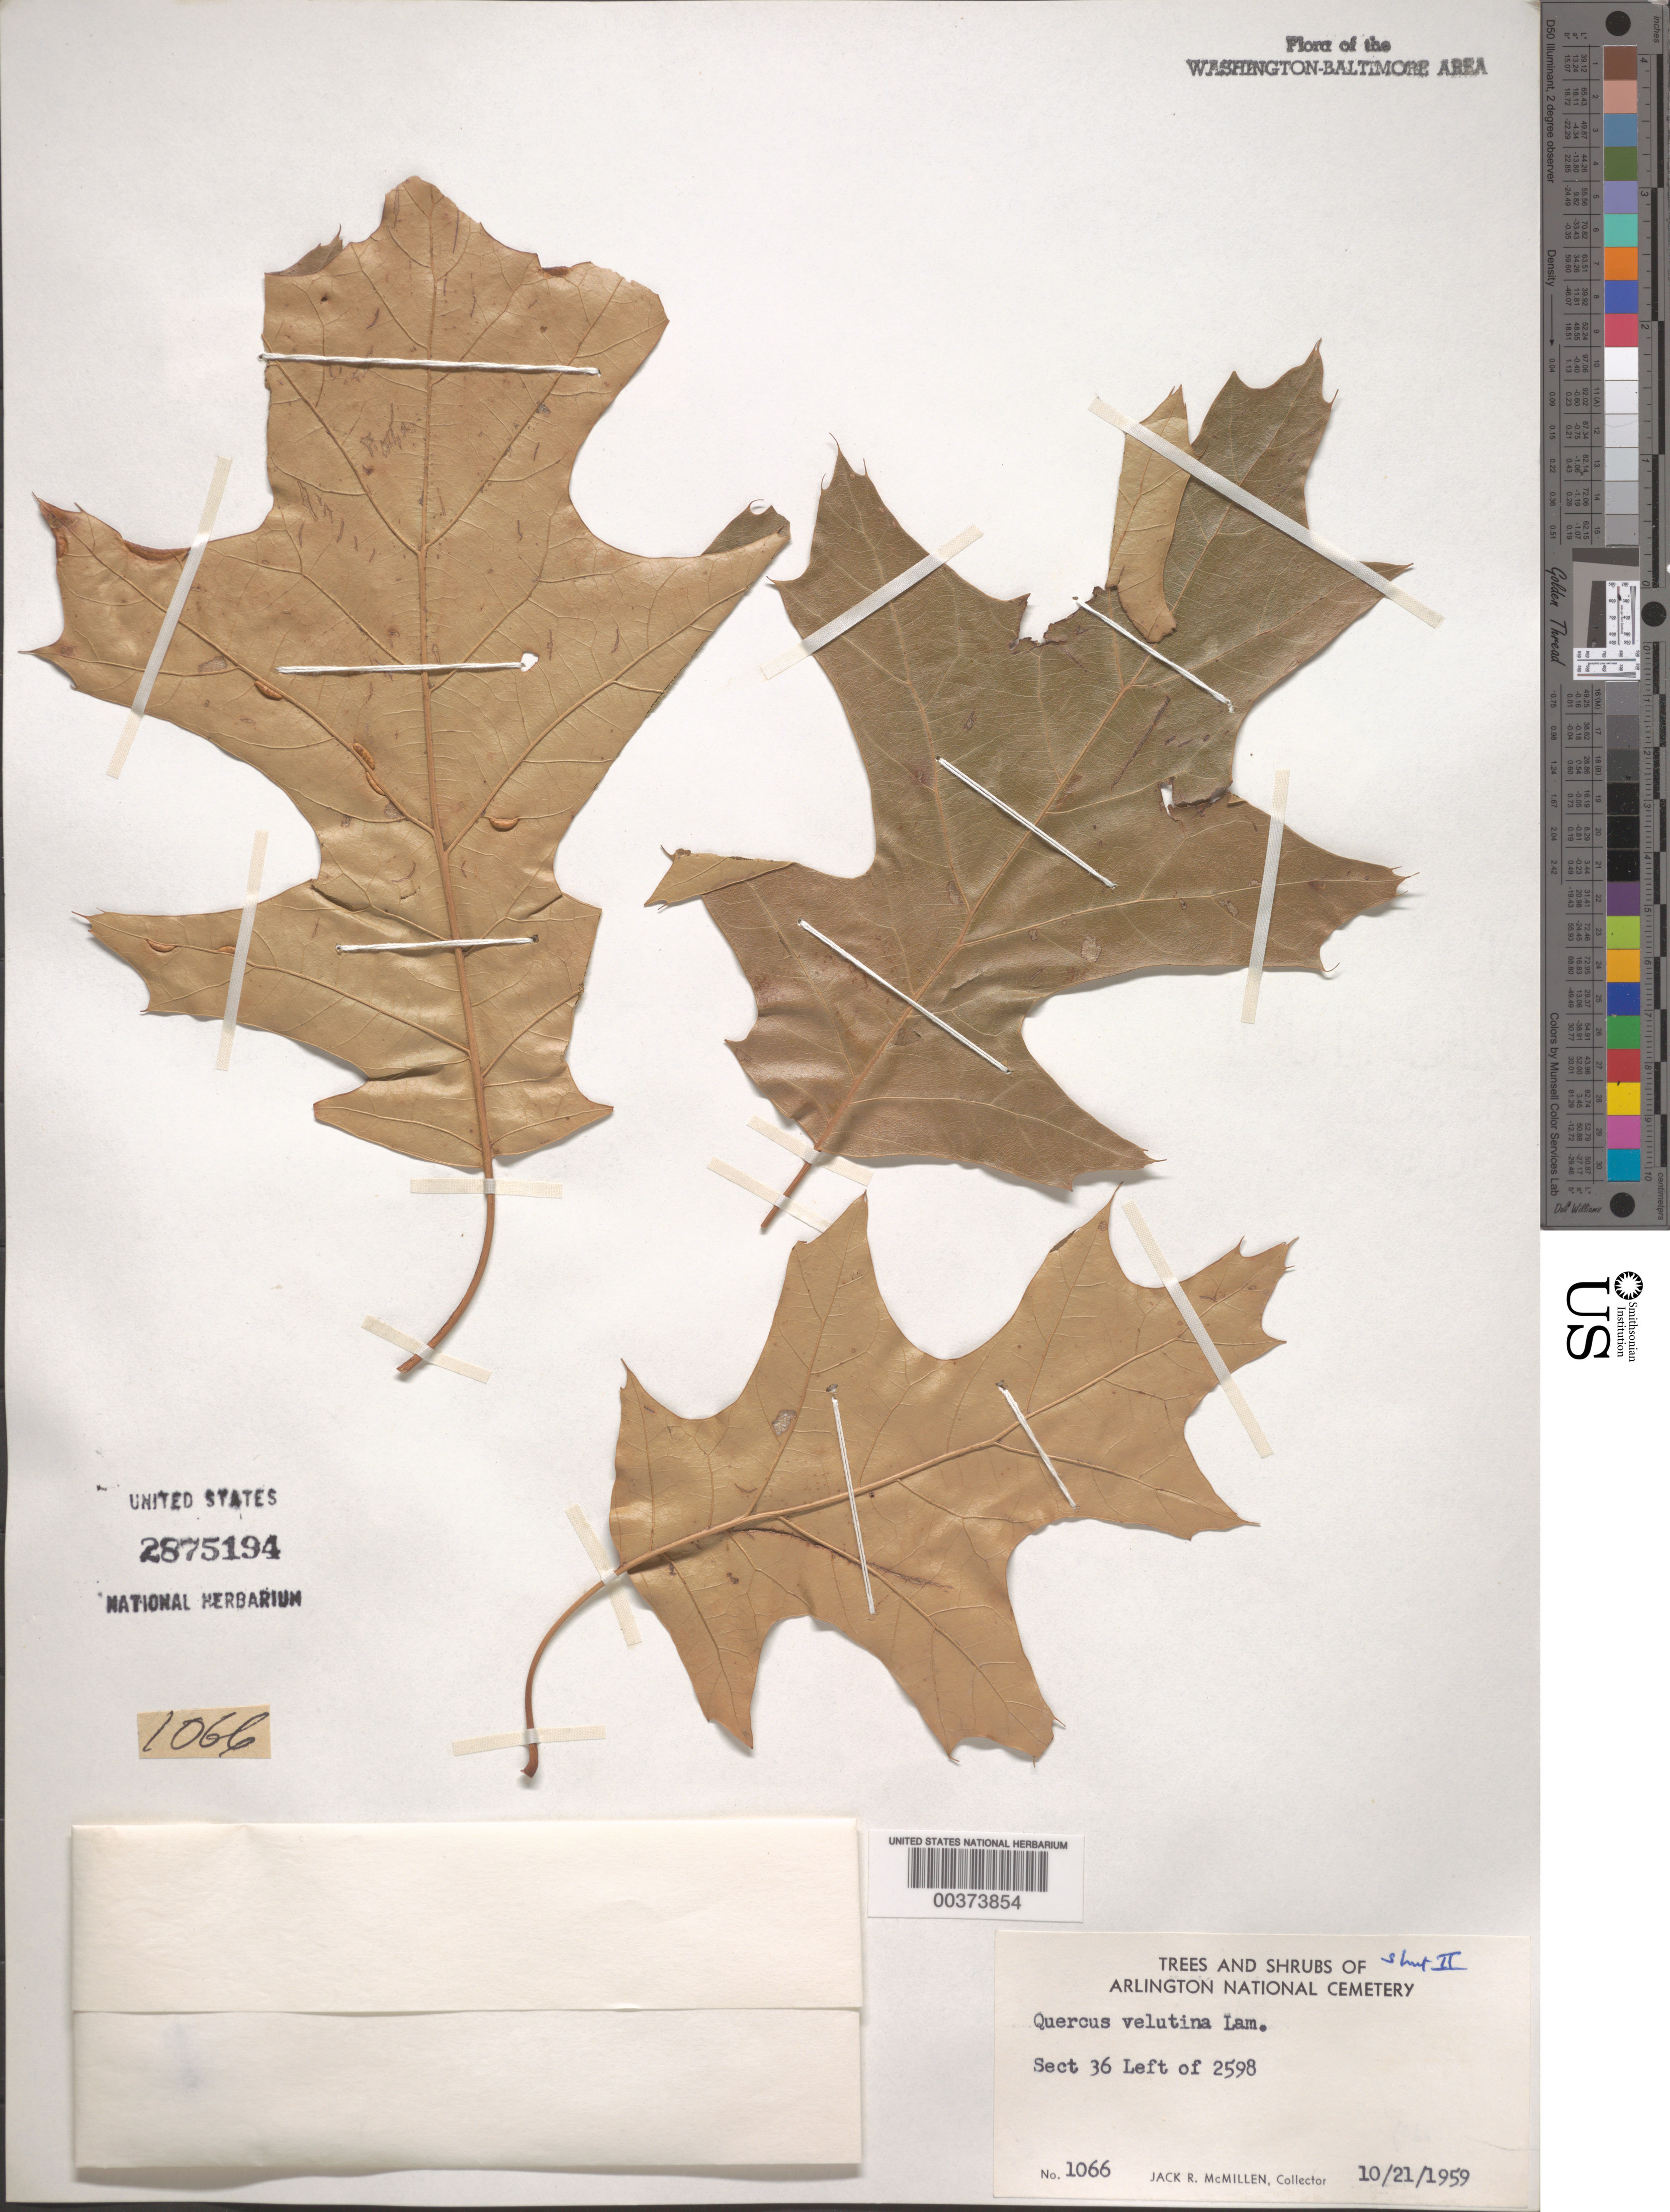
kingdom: Plantae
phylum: Tracheophyta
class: Magnoliopsida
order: Fagales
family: Fagaceae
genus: Quercus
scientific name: Quercus velutina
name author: Lam.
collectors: J. McMillen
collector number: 1066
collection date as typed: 21 Oct 1959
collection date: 1959-10-21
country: United States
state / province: Virginia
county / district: Arlington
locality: Arlington National Cemetery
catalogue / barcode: US 2875194